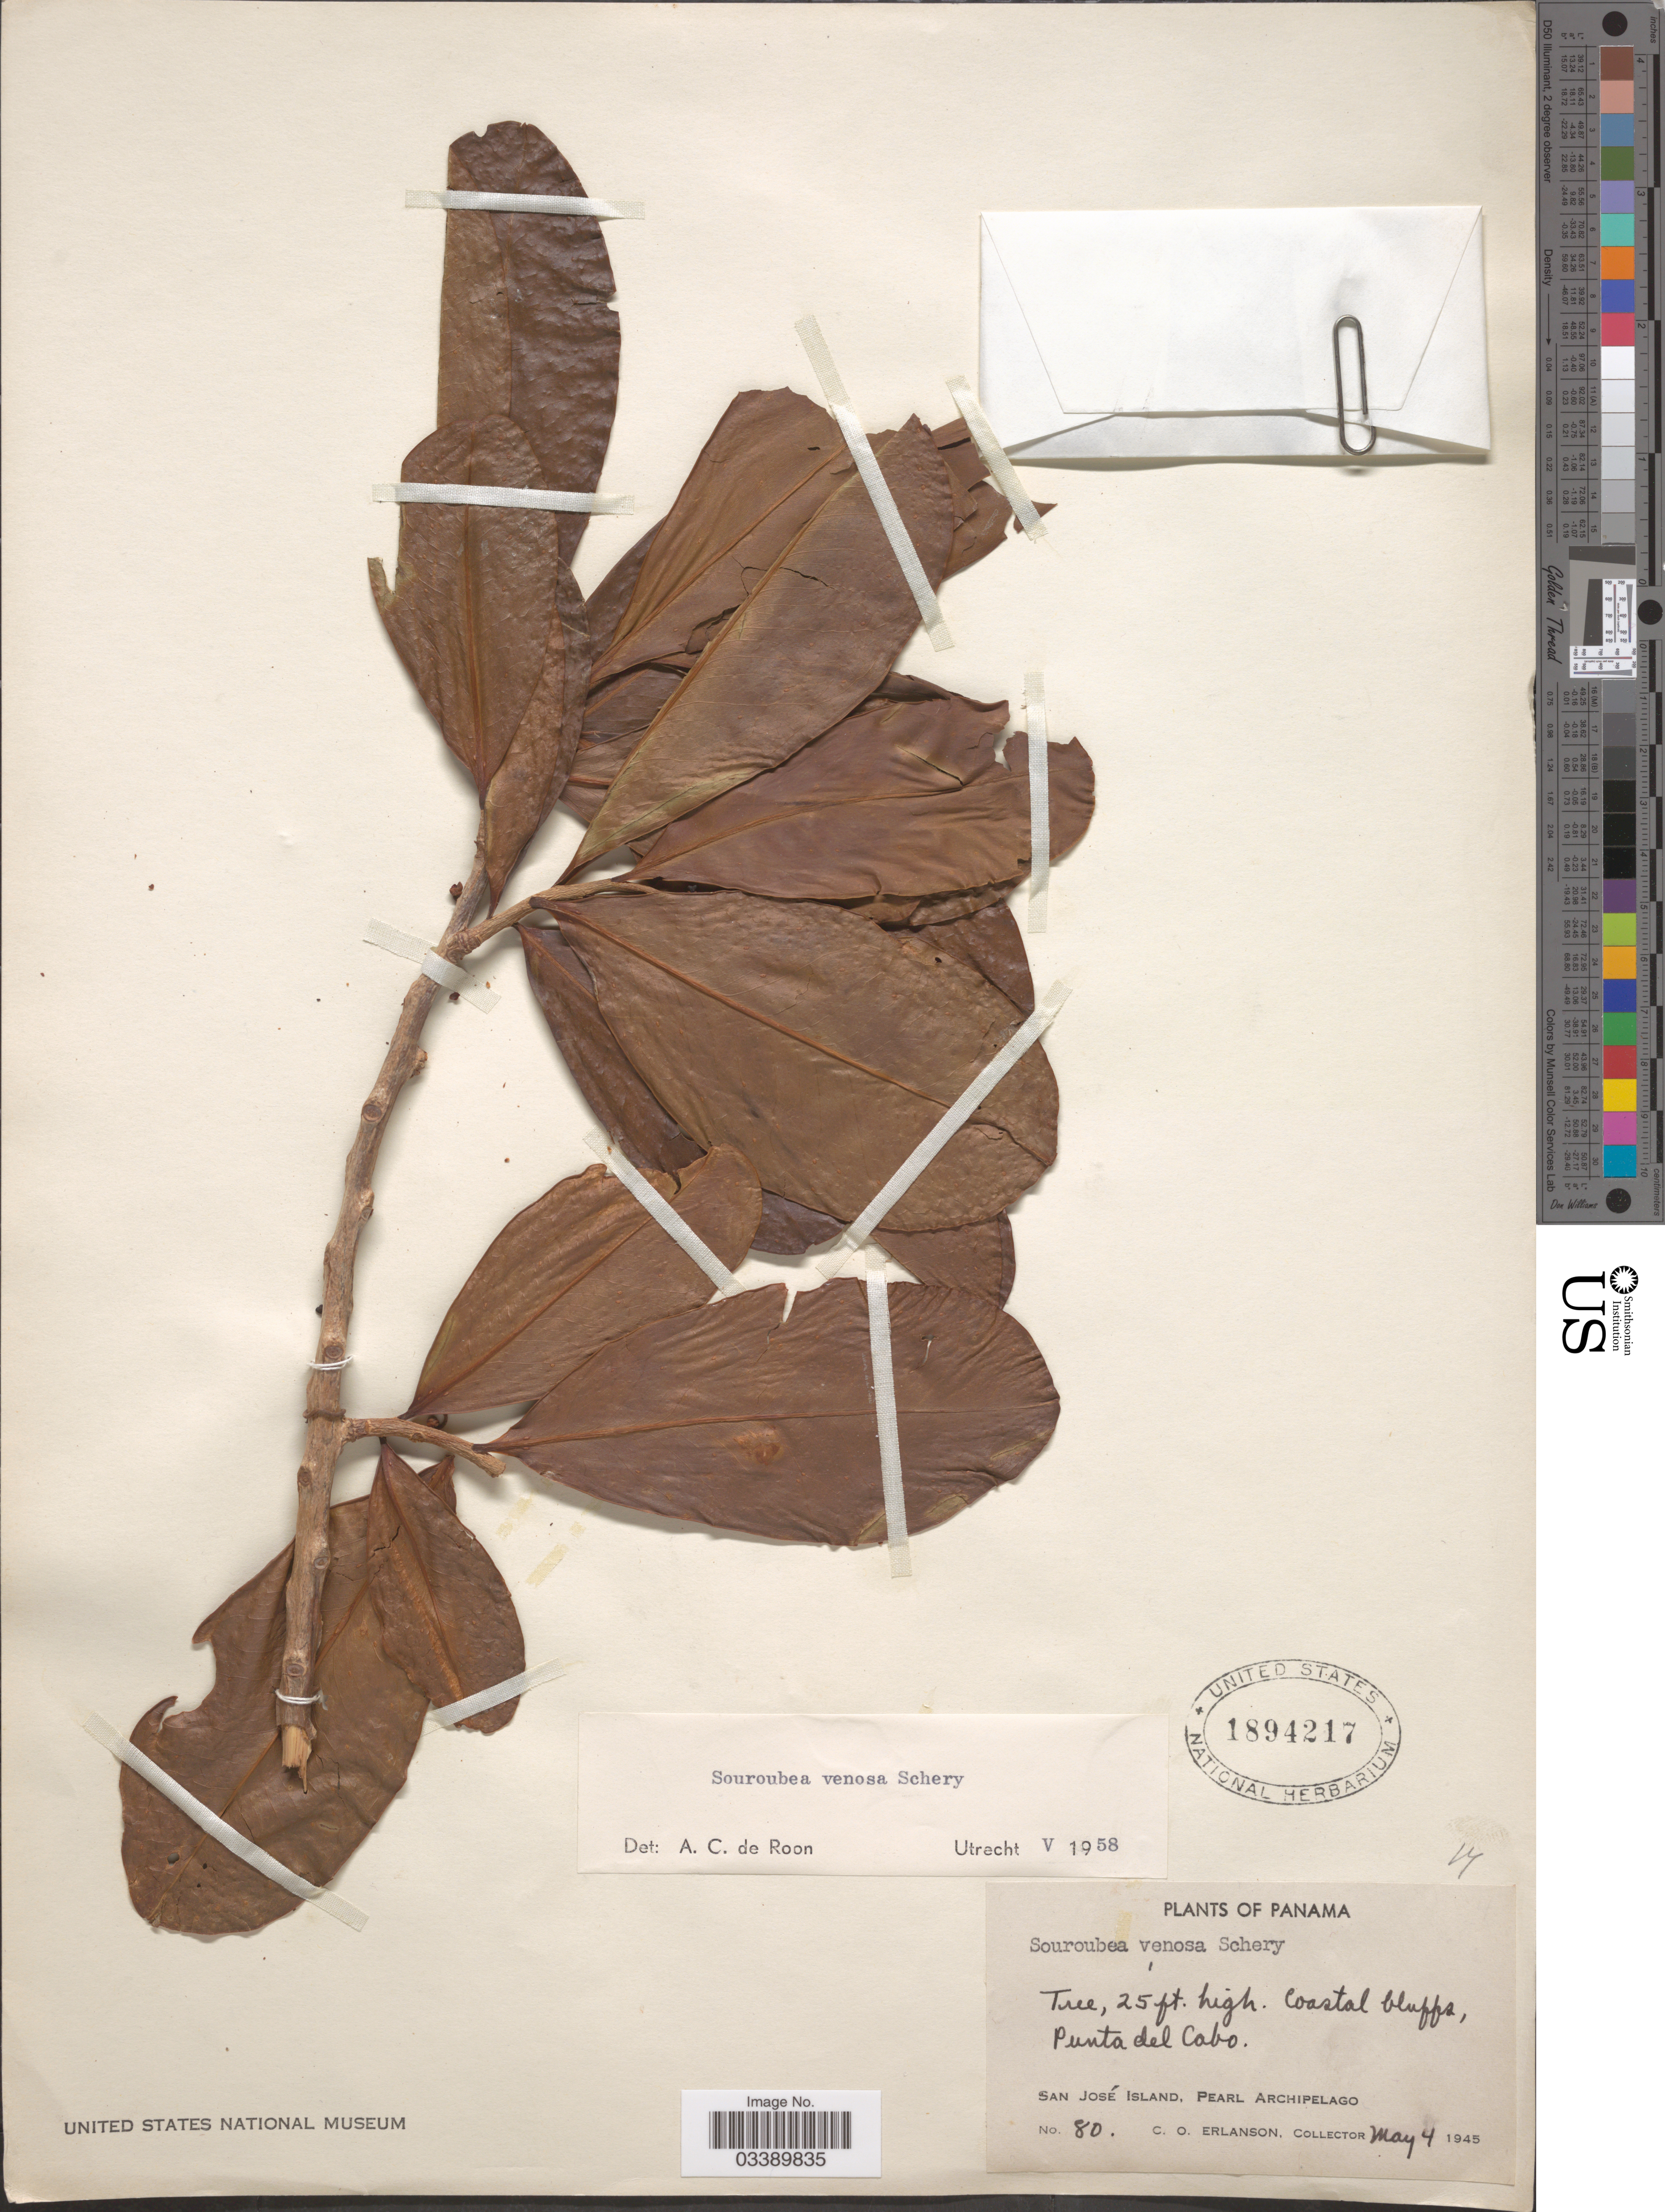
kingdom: Plantae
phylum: Tracheophyta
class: Magnoliopsida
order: Ericales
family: Marcgraviaceae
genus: Souroubea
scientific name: Souroubea venosa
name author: Schery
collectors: C. O. Erlanson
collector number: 80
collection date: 1945-05-04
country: Panama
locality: Coastal bluffs, Punta del Cabo. San José Island, Pearl Archipelago.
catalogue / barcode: US 1894217